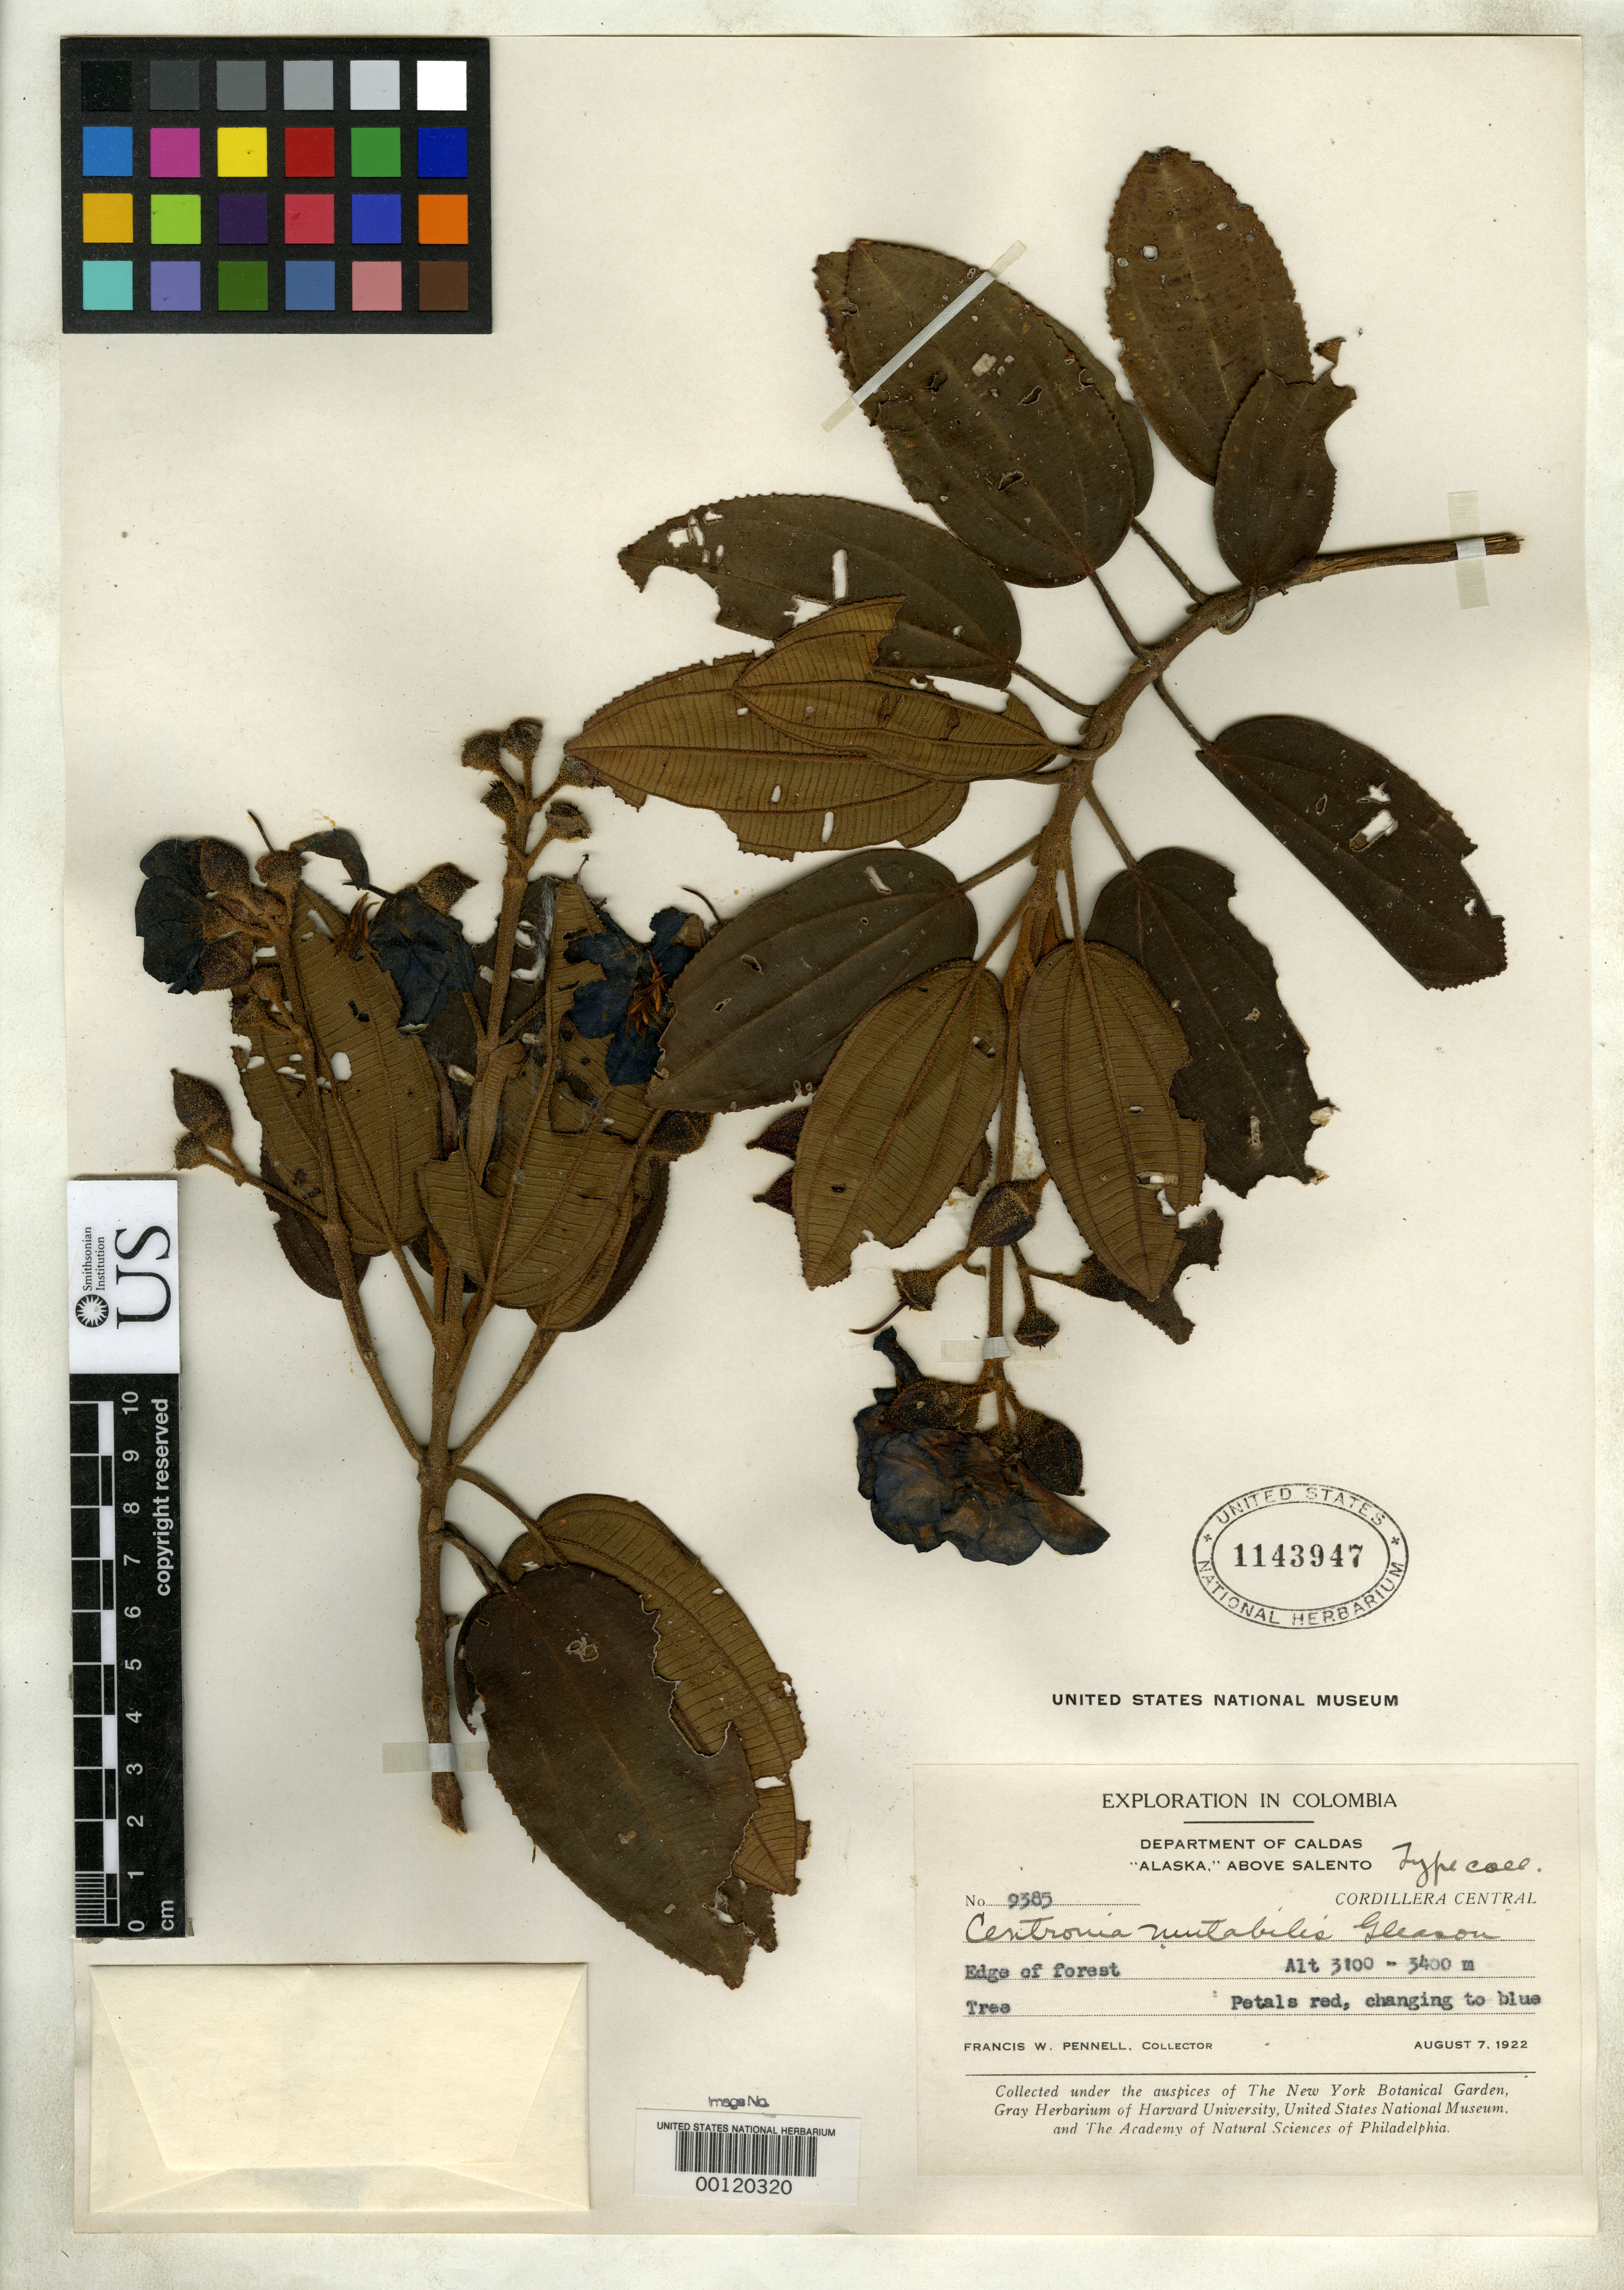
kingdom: Plantae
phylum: Tracheophyta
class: Magnoliopsida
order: Myrtales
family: Melastomataceae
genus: Centronia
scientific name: Centronia mutabilis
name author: Gleason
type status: Isotype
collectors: F. W. Pennell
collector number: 9385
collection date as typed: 07 Aug 1922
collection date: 1922-08-07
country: Colombia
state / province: Caldas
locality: "Alaska", above Salento.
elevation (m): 3100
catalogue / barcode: US 1143947